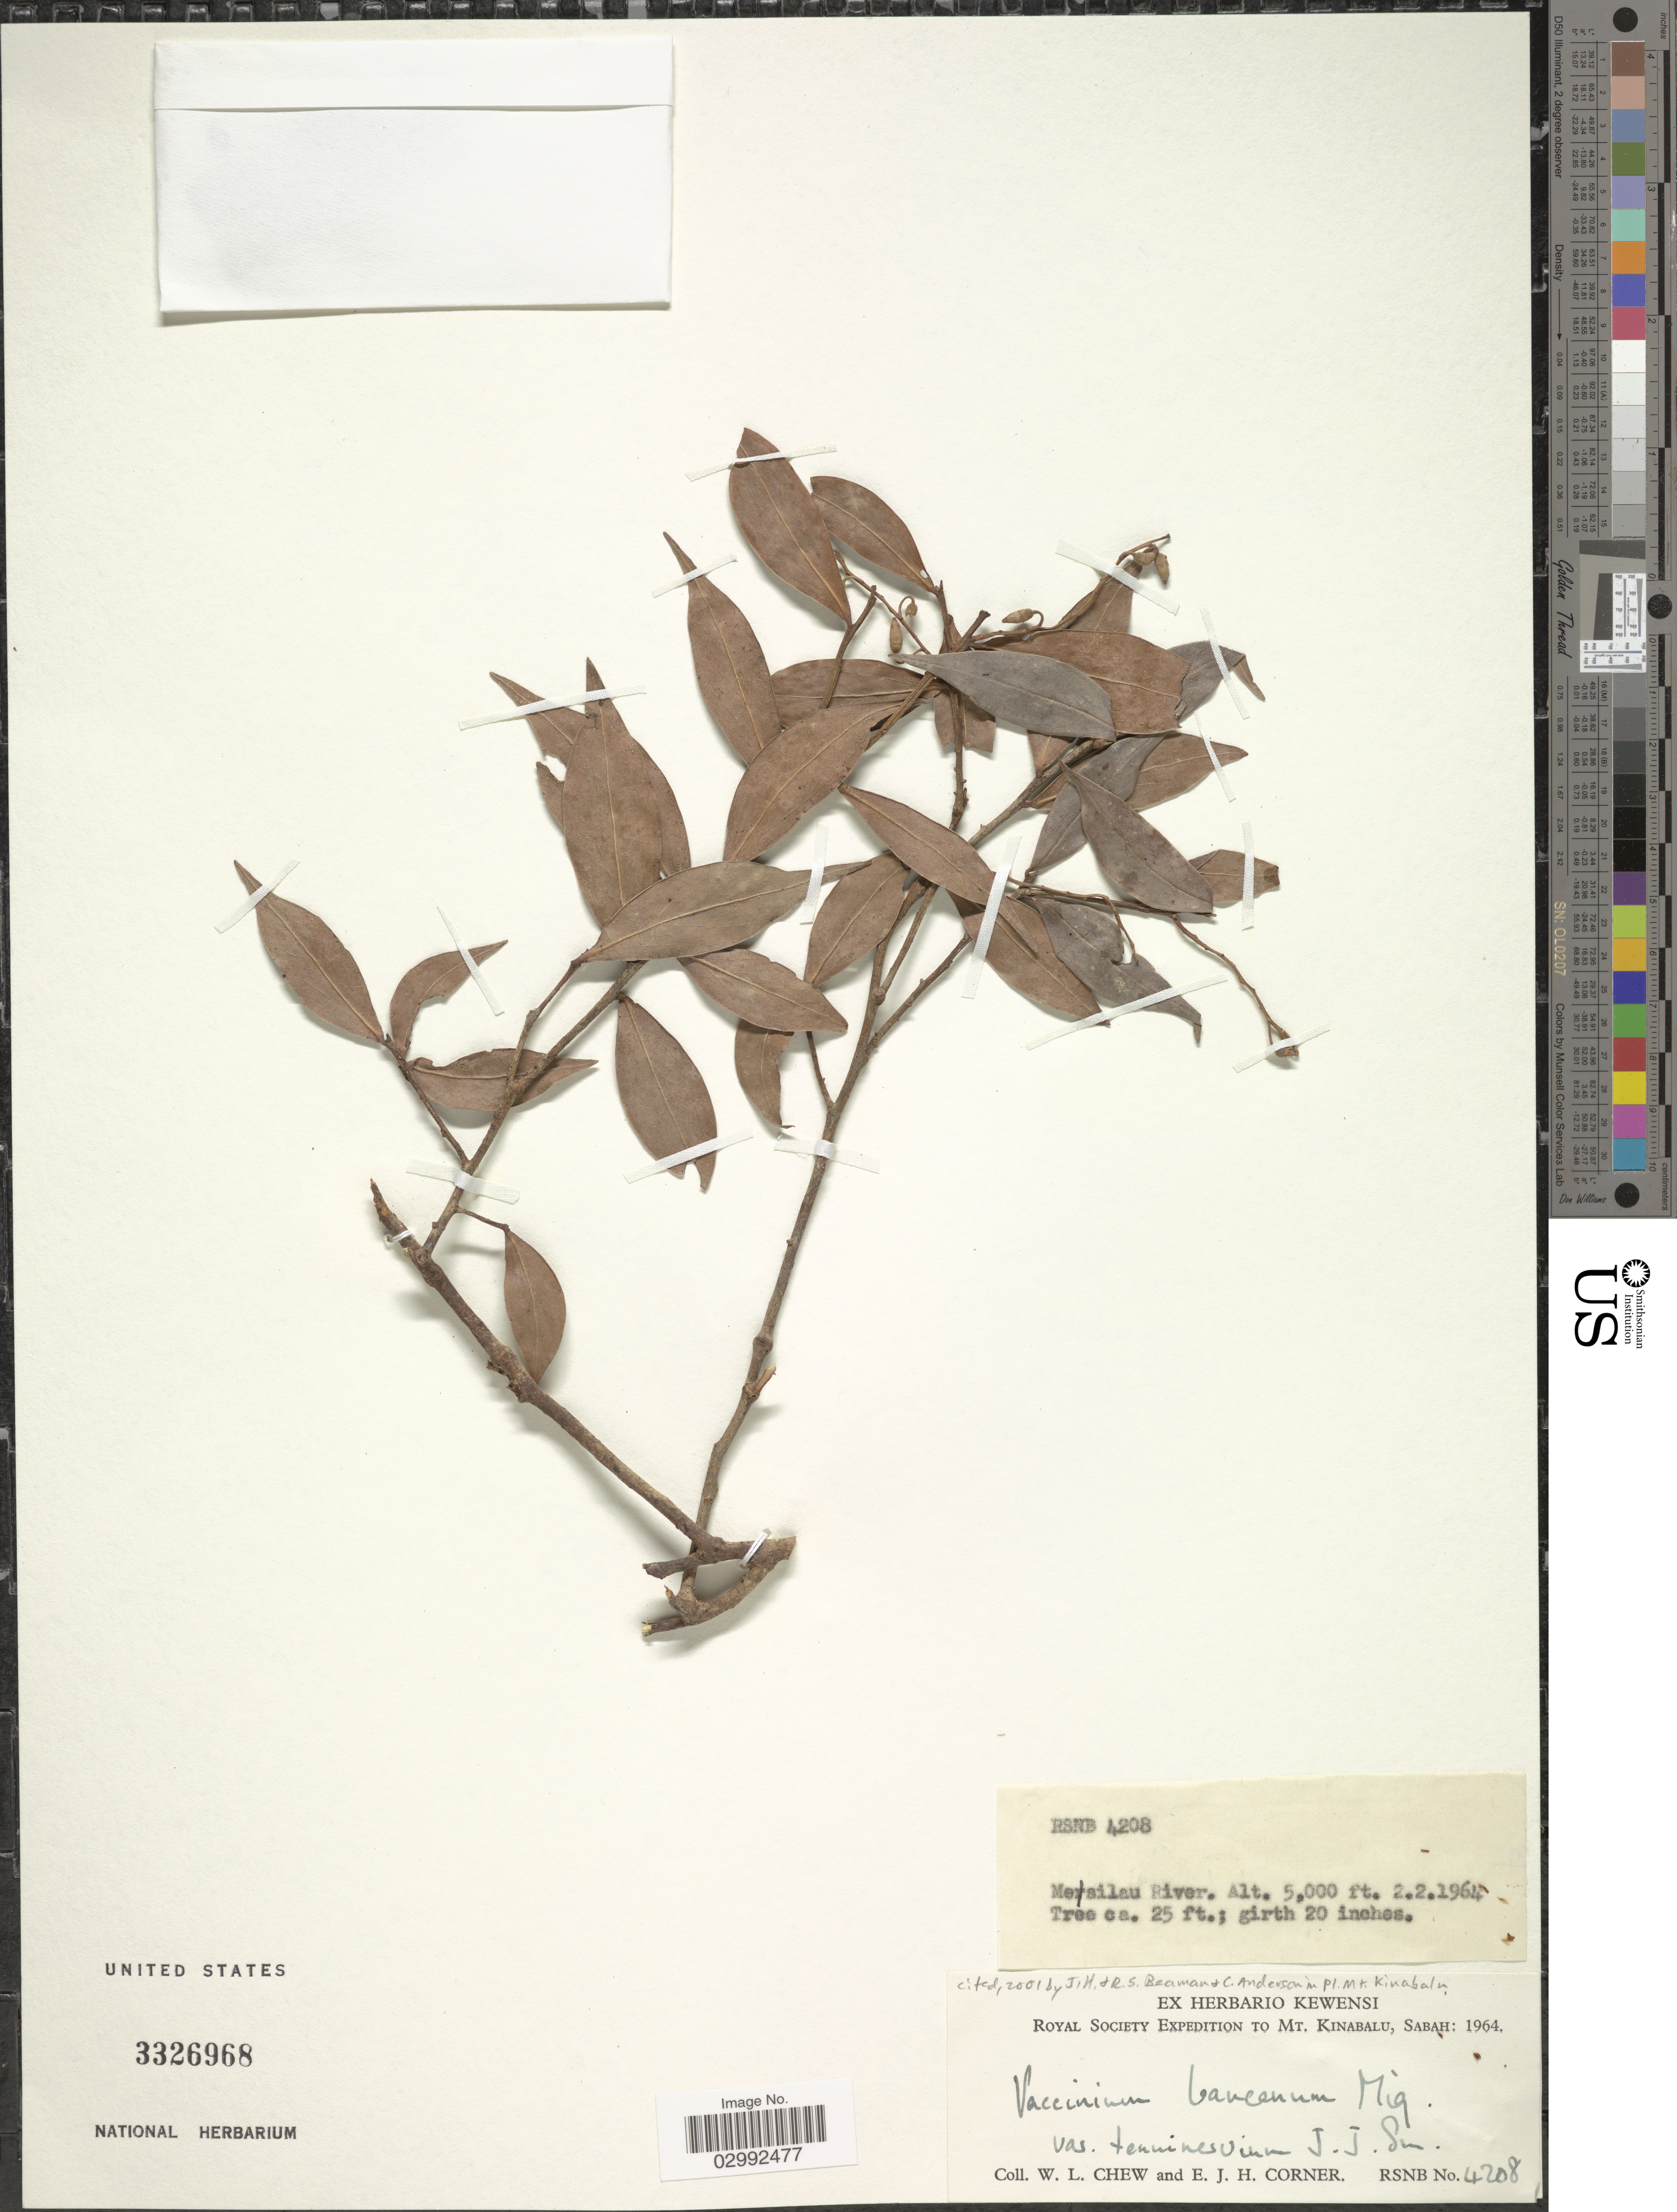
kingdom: Plantae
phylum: Tracheophyta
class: Magnoliopsida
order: Ericales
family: Ericaceae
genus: Vaccinium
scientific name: Vaccinium bancanum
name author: Miq.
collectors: W. Chew & E. Corner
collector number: RSNB 4208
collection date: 1964-02-02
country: Malaysia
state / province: Sabah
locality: Mt. Kinablu, Sabah, Mesilau River.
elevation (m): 1524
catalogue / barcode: US 3326968